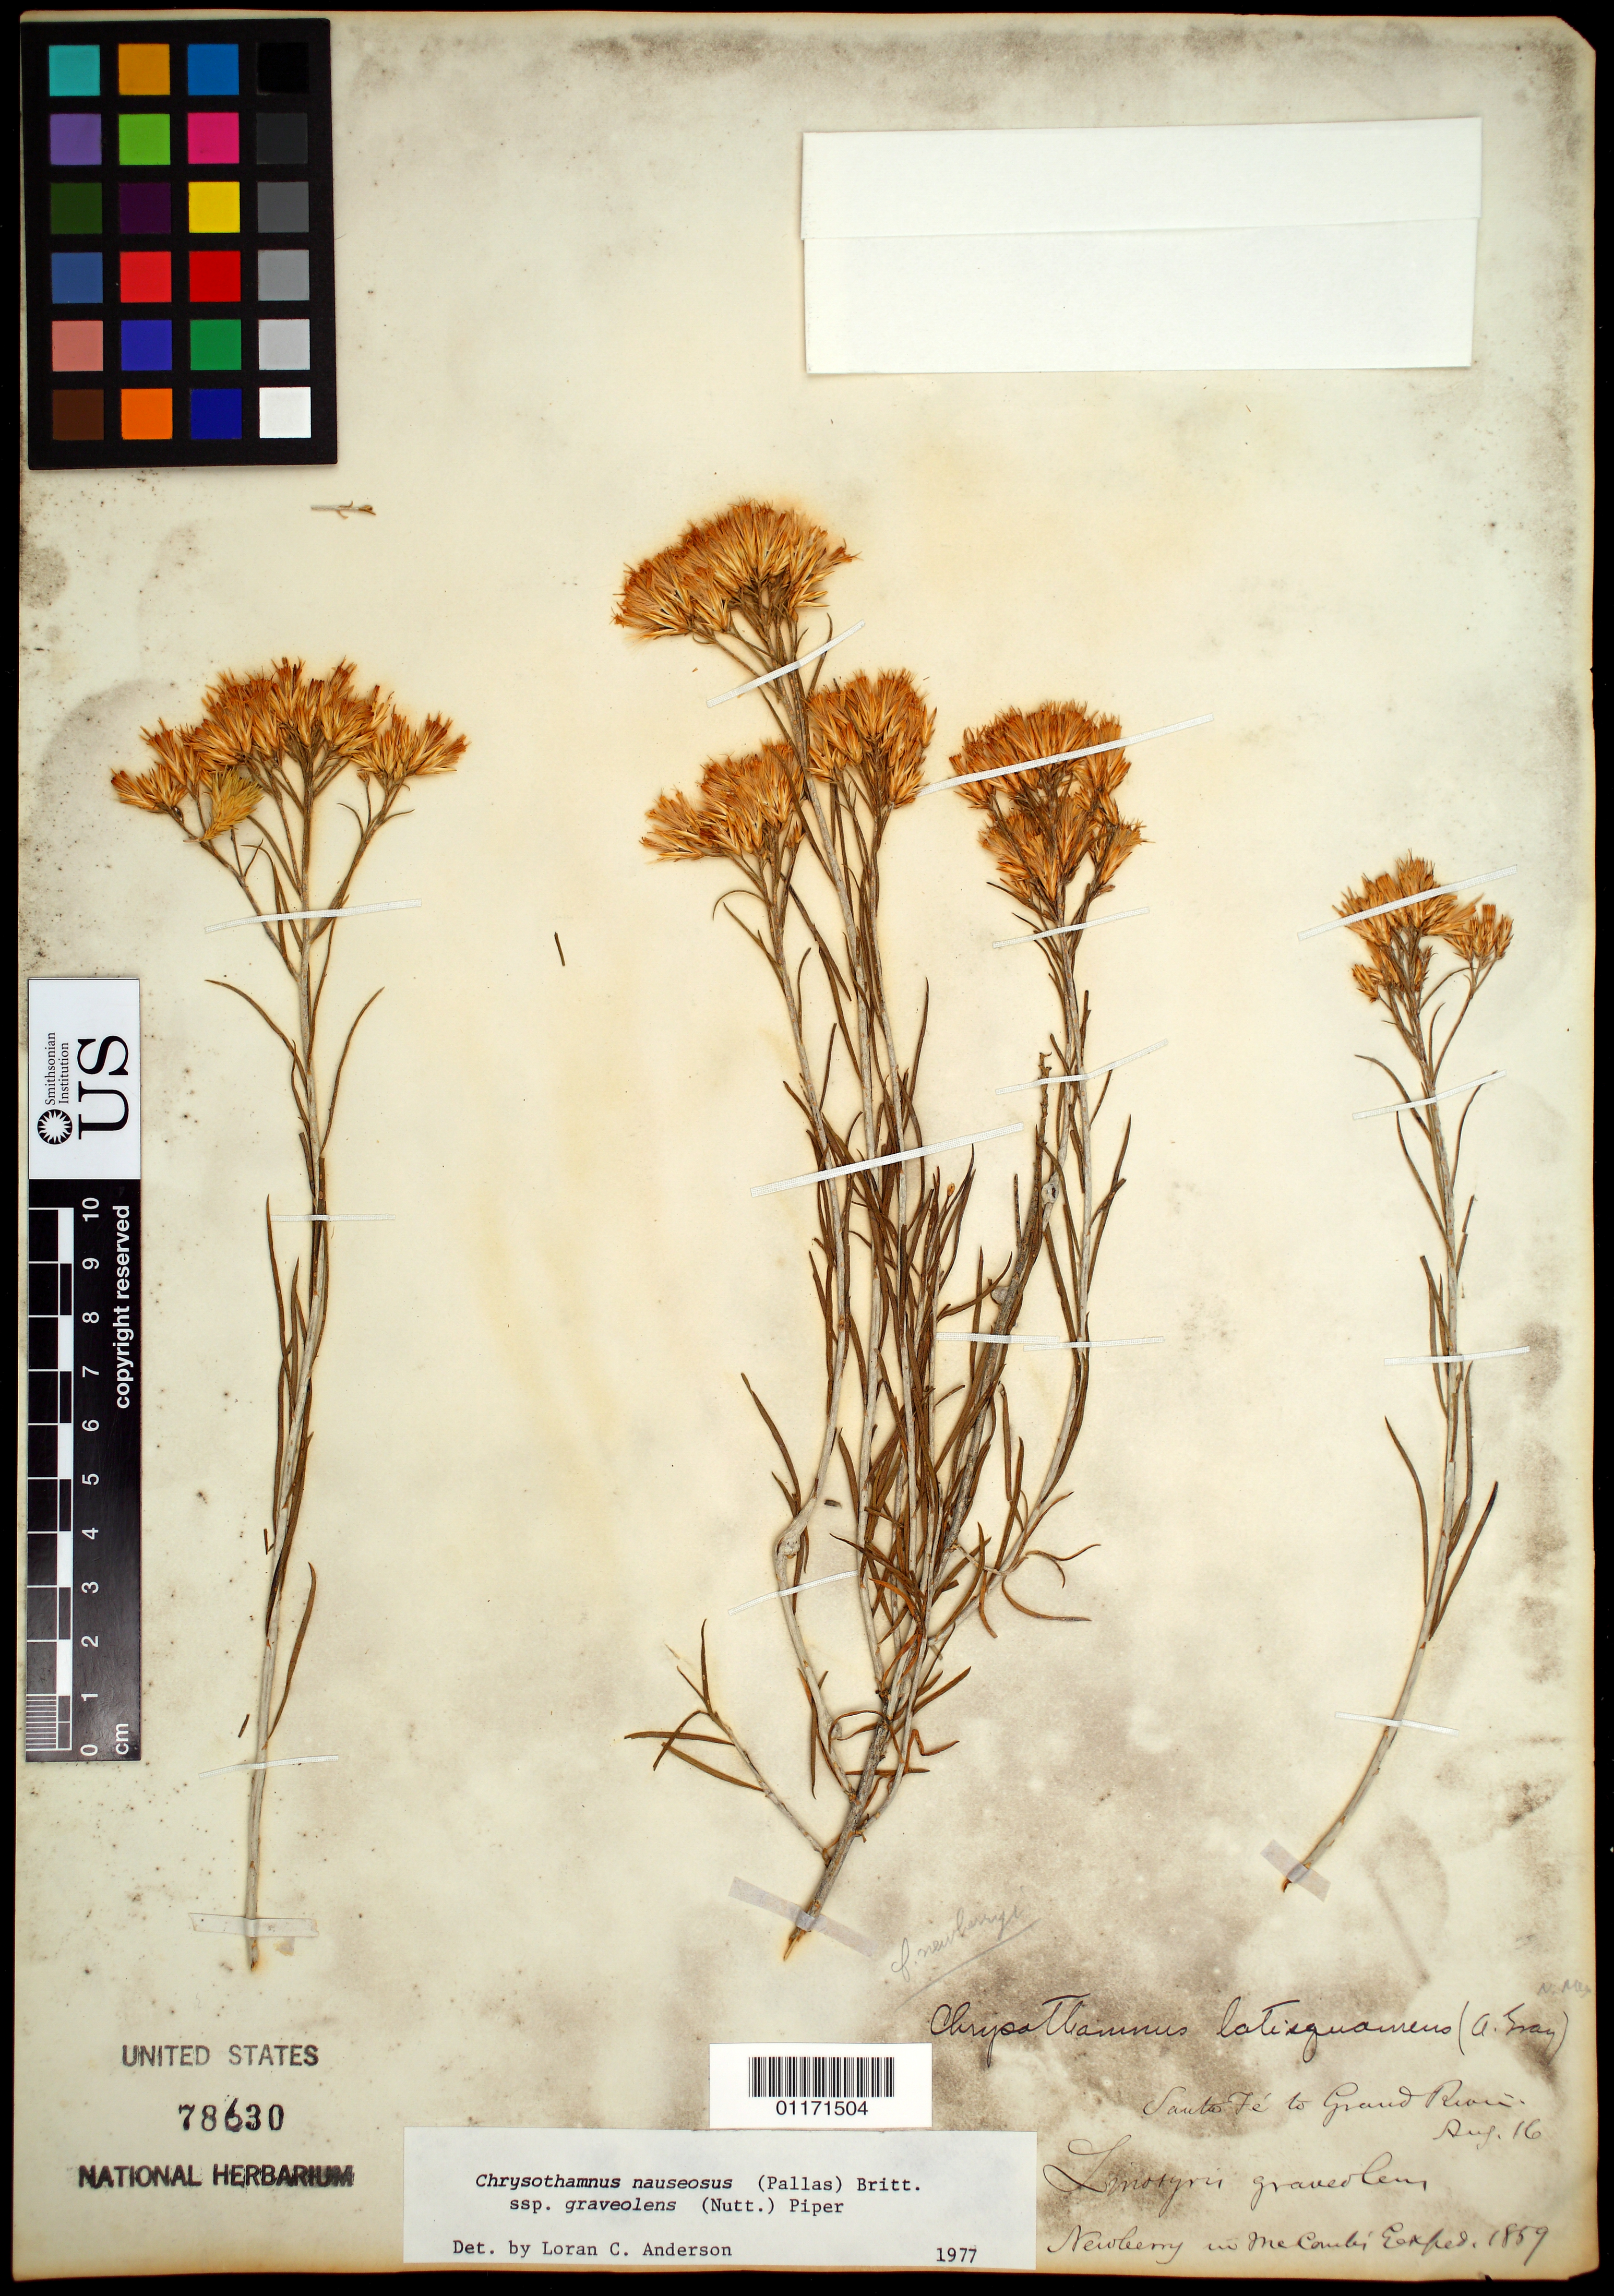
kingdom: Plantae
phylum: Tracheophyta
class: Magnoliopsida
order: Asterales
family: Asteraceae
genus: Ericameria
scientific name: Ericameria nauseosa var. graveolens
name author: (Nutt.) Reveal & Schuyler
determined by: Urbatsch, Lowell E., Curator (LSU), Louisiana State University (UNITED STATES)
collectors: J. S. Newberry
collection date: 1859-08-16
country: United States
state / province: New Mexico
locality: Santa Fe to Grand River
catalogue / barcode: US 78630